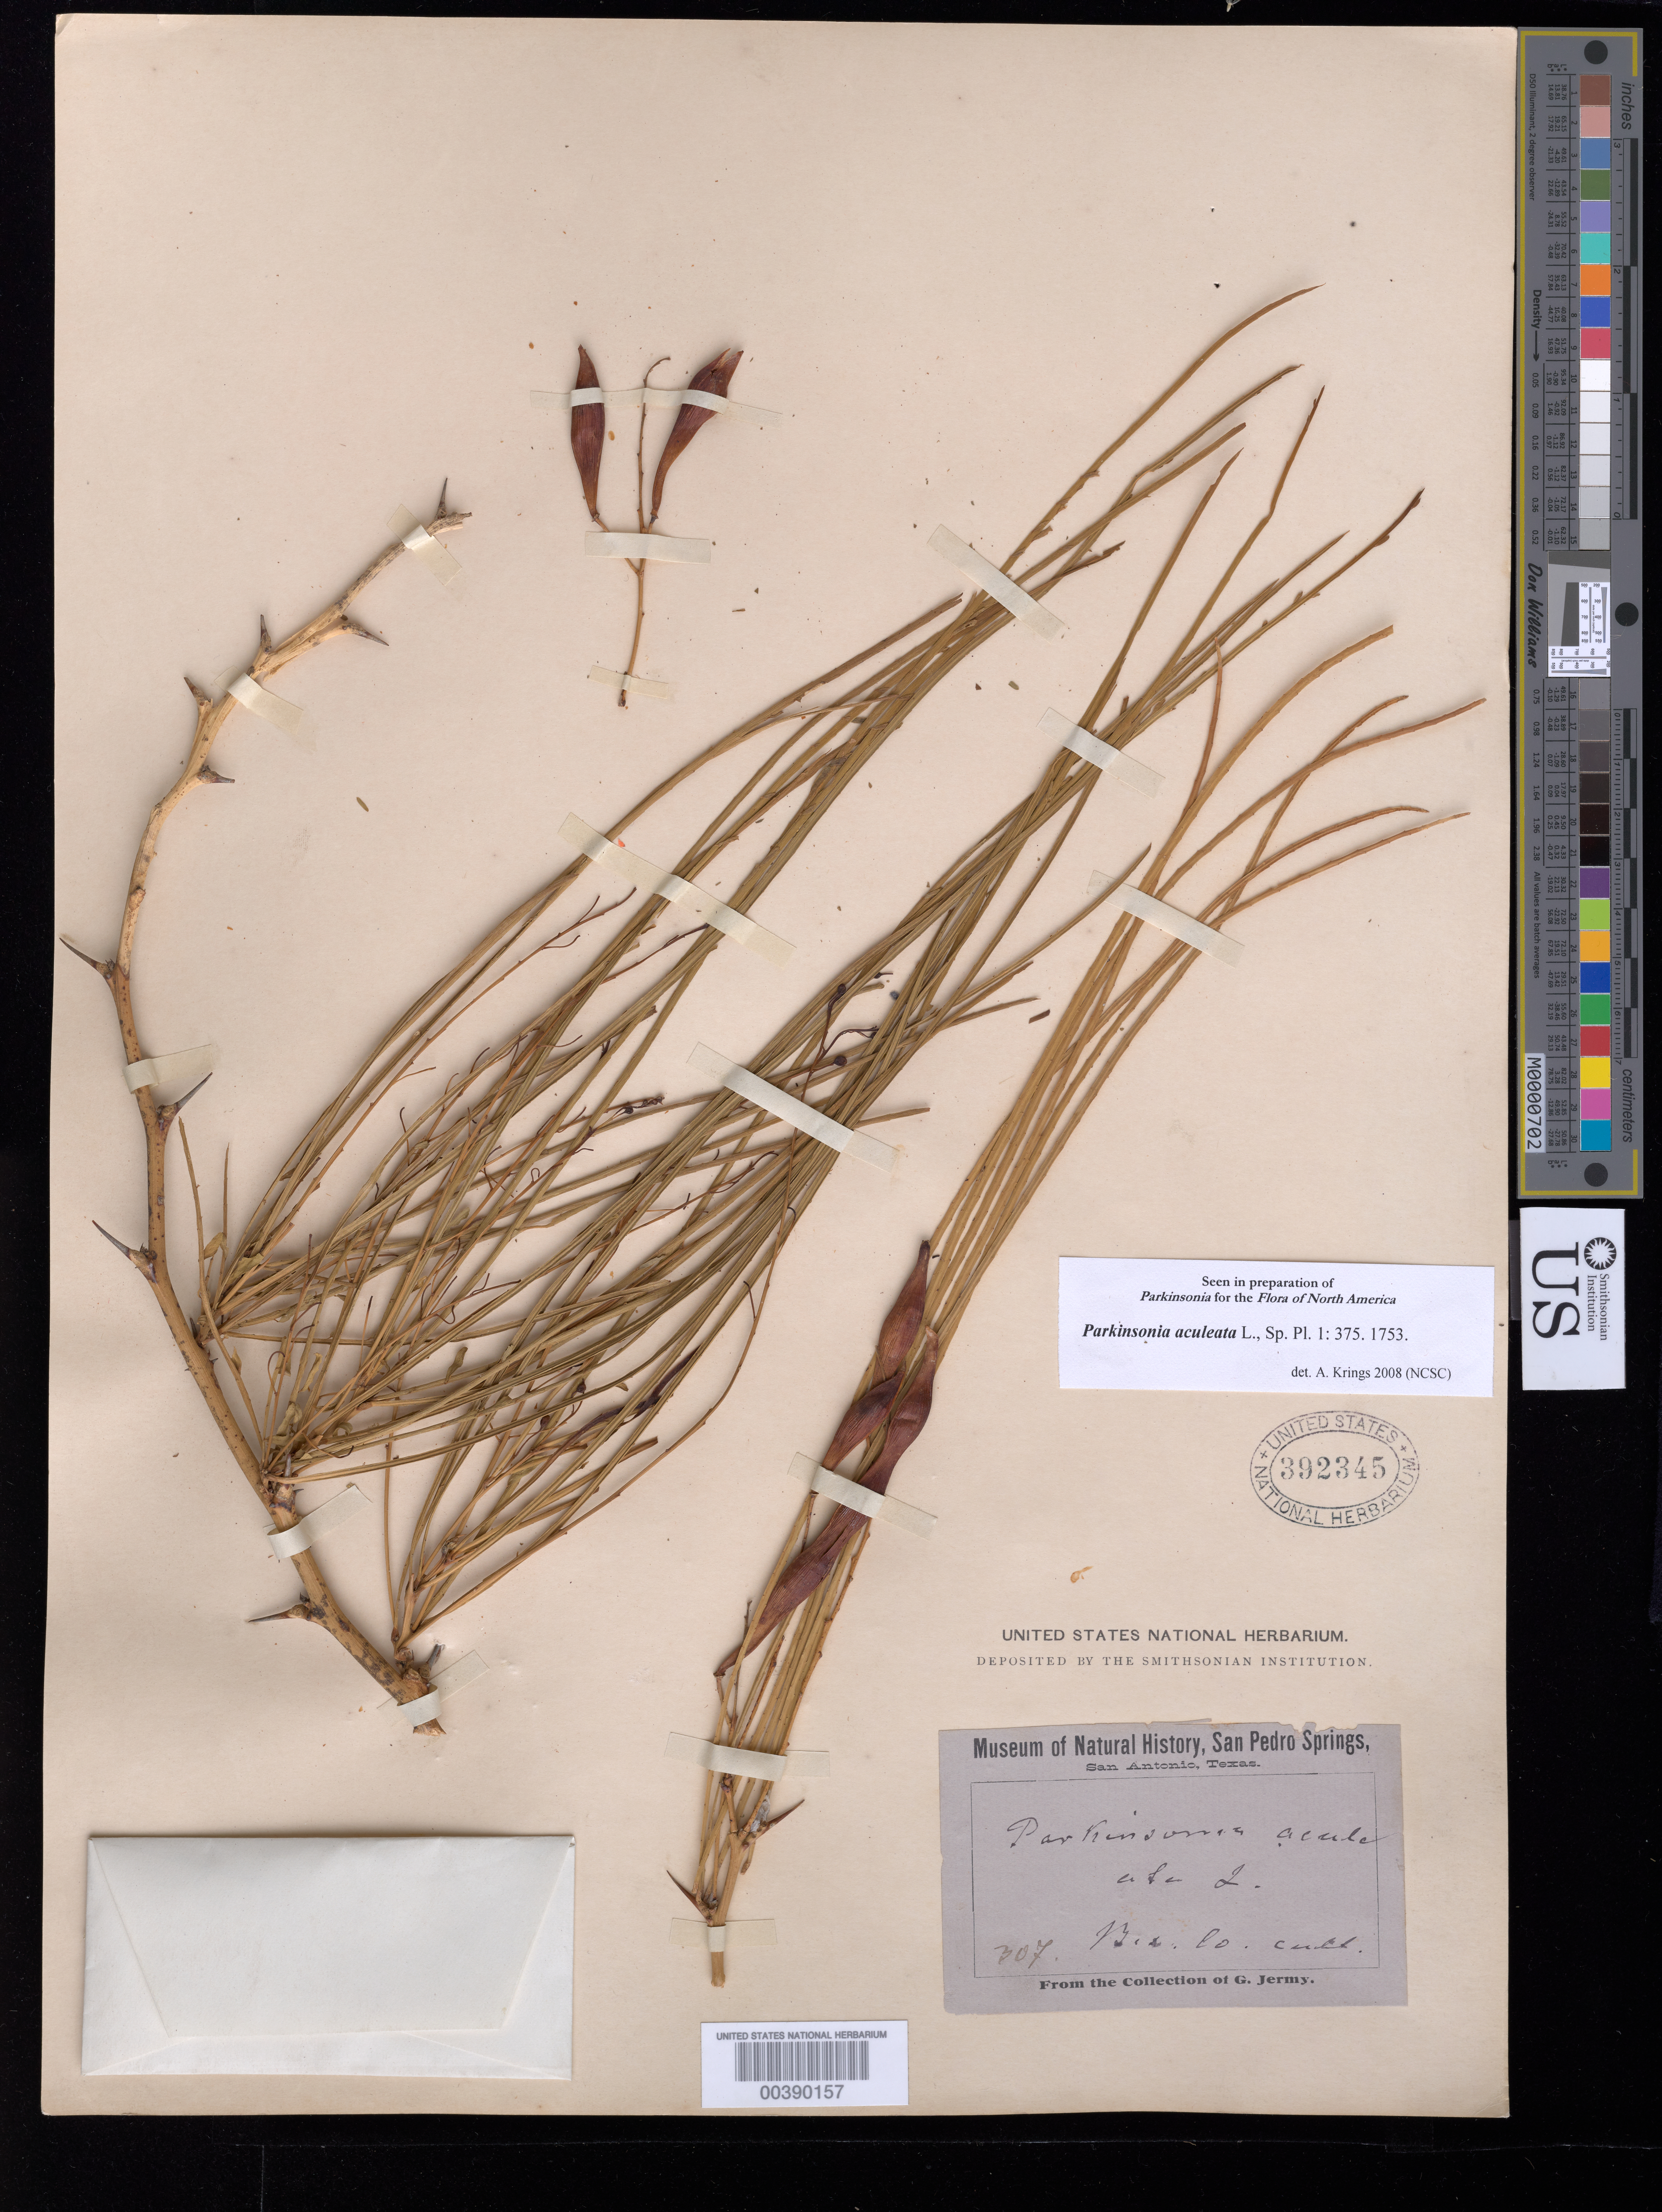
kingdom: Plantae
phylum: Tracheophyta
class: Magnoliopsida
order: Fabales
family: Fabaceae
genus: Parkinsonia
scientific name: Parkinsonia aculeata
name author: L.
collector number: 307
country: United States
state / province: Texas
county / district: Bexar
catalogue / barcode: US 392345